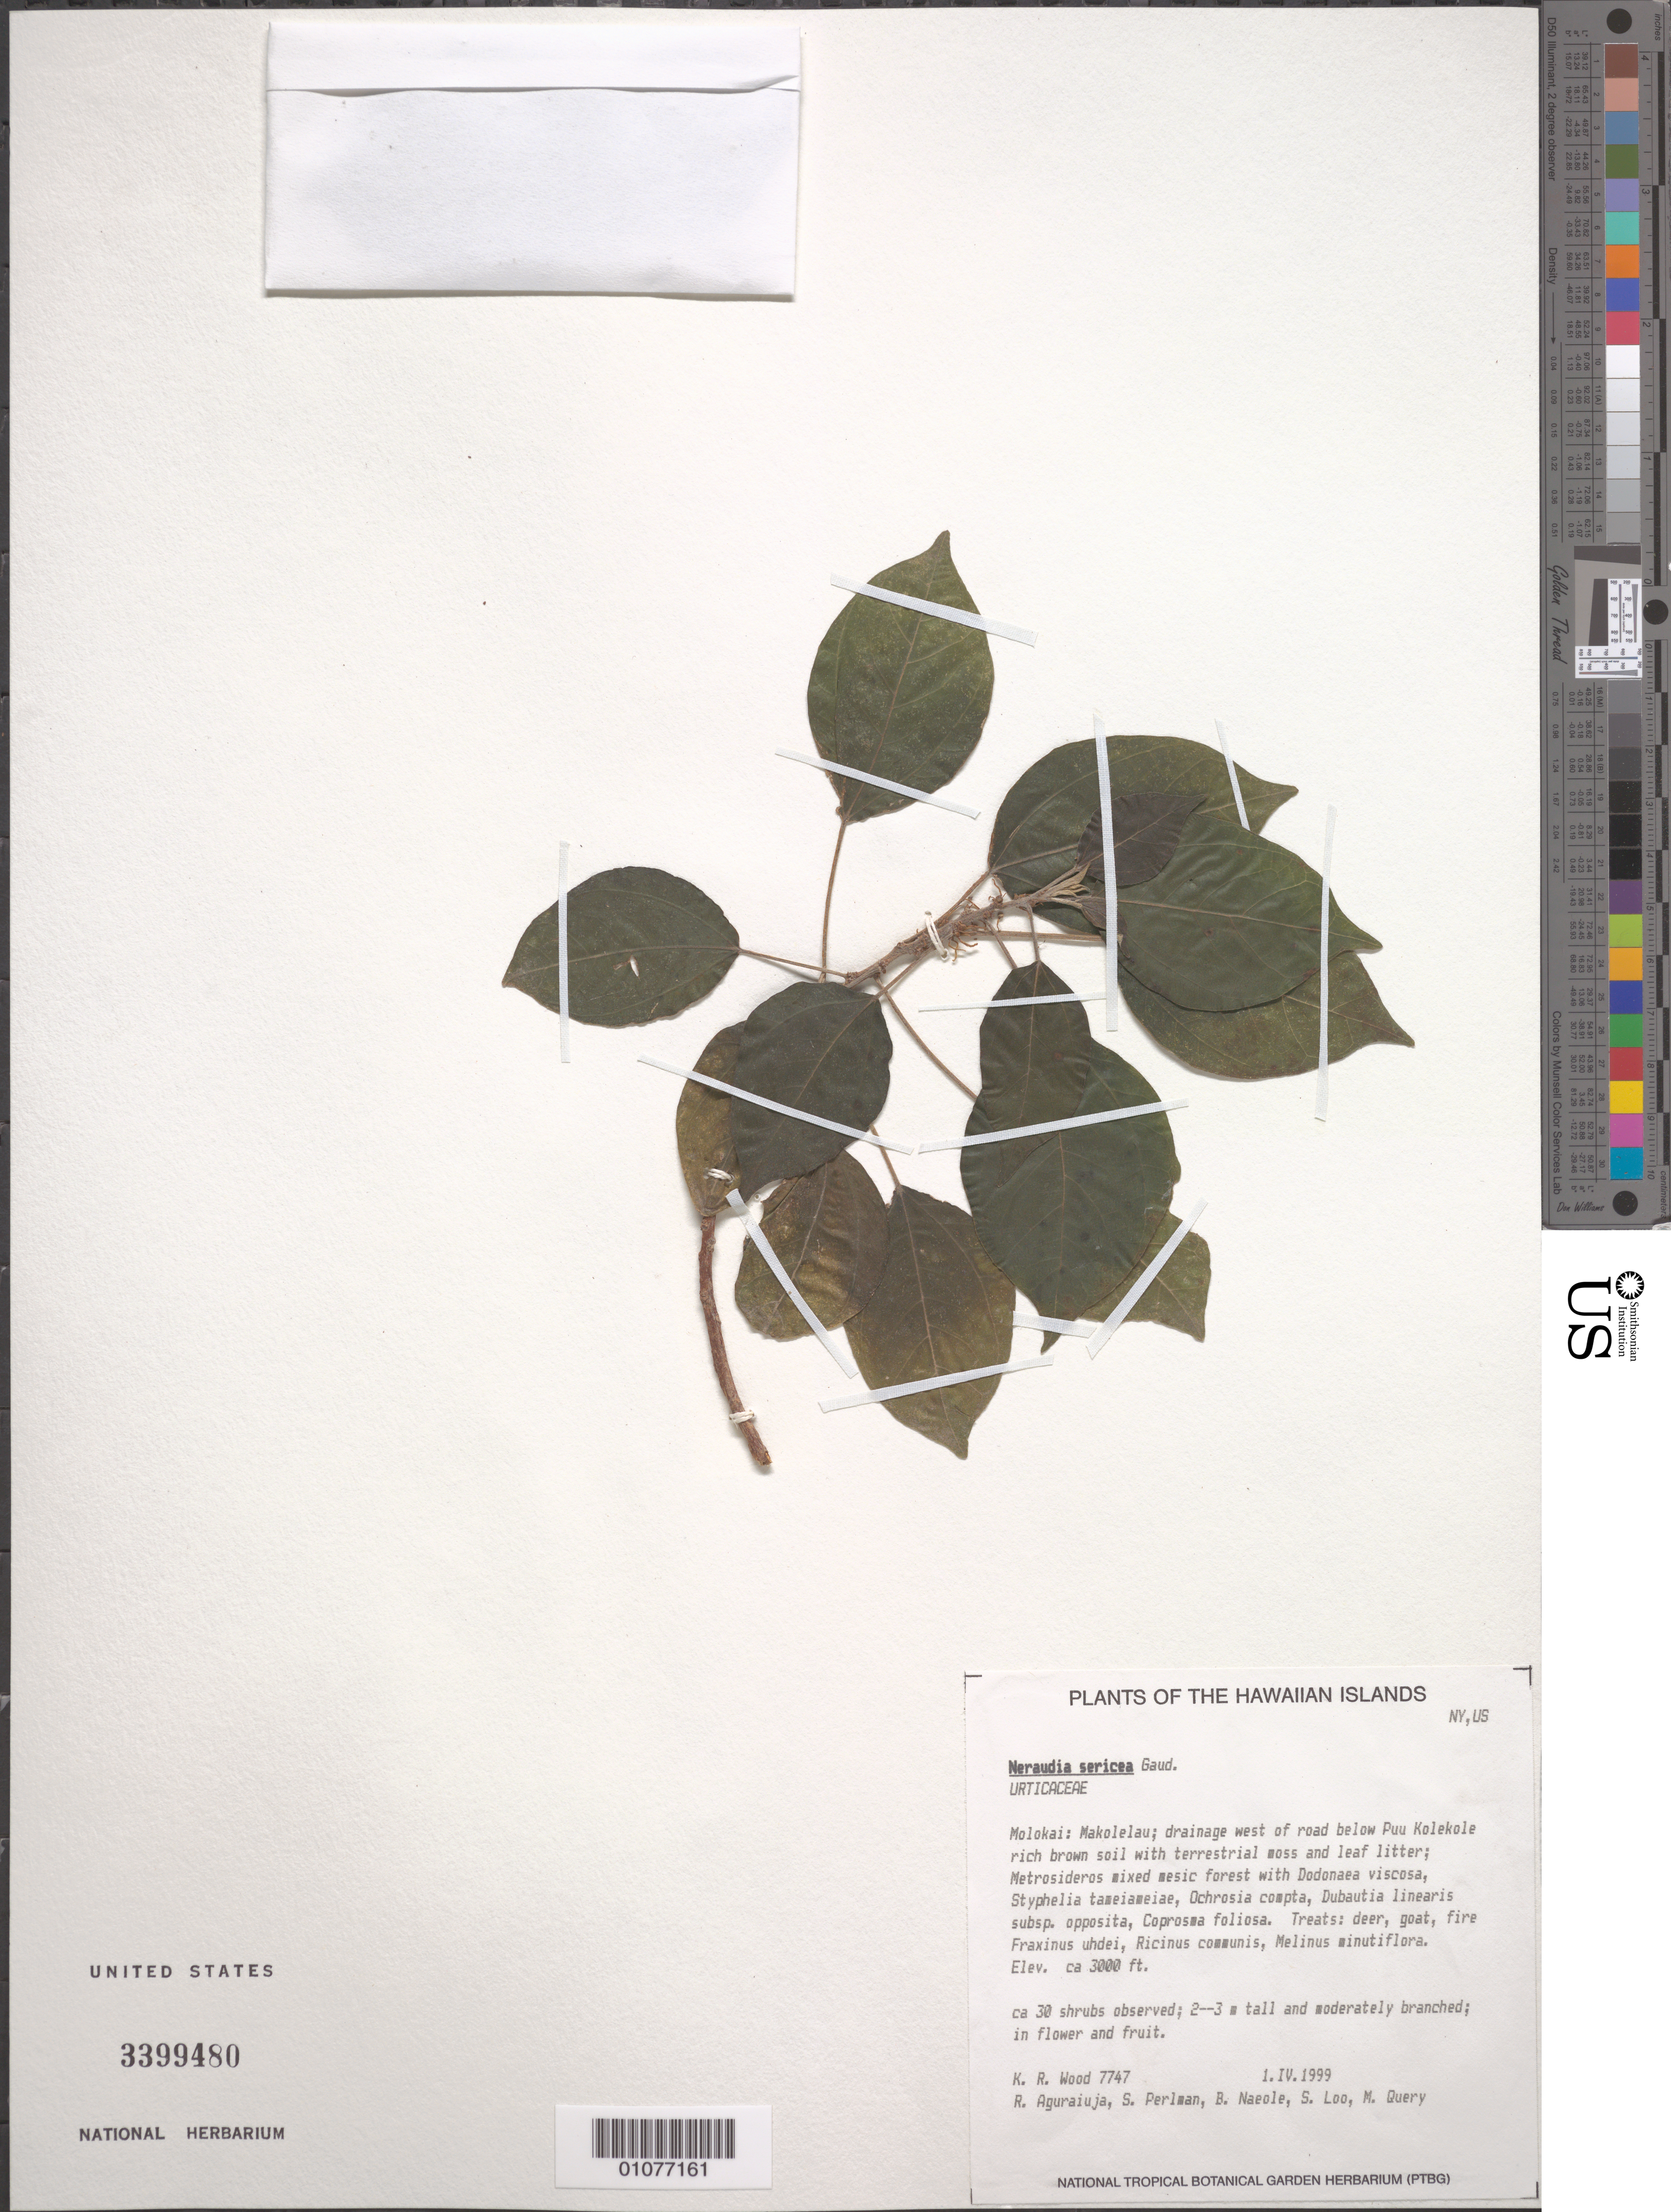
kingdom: Plantae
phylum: Tracheophyta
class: Magnoliopsida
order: Rosales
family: Urticaceae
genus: Neraudia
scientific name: Neraudia sericea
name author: Gaudich.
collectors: K. R. Wood, R. Aguraiuja, S. P. Perlman, B. Naeole, S. Loo & M. Query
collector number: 7747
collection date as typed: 1 Apr 1999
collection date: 1999-04-01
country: United States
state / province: Hawaii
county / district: Maui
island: Moloka'i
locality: Makolelau; drainage west of road below Puu Kolekole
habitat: rich brown soil with terrestrial moss and leaf litter.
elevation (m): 914.4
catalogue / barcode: US 3399480